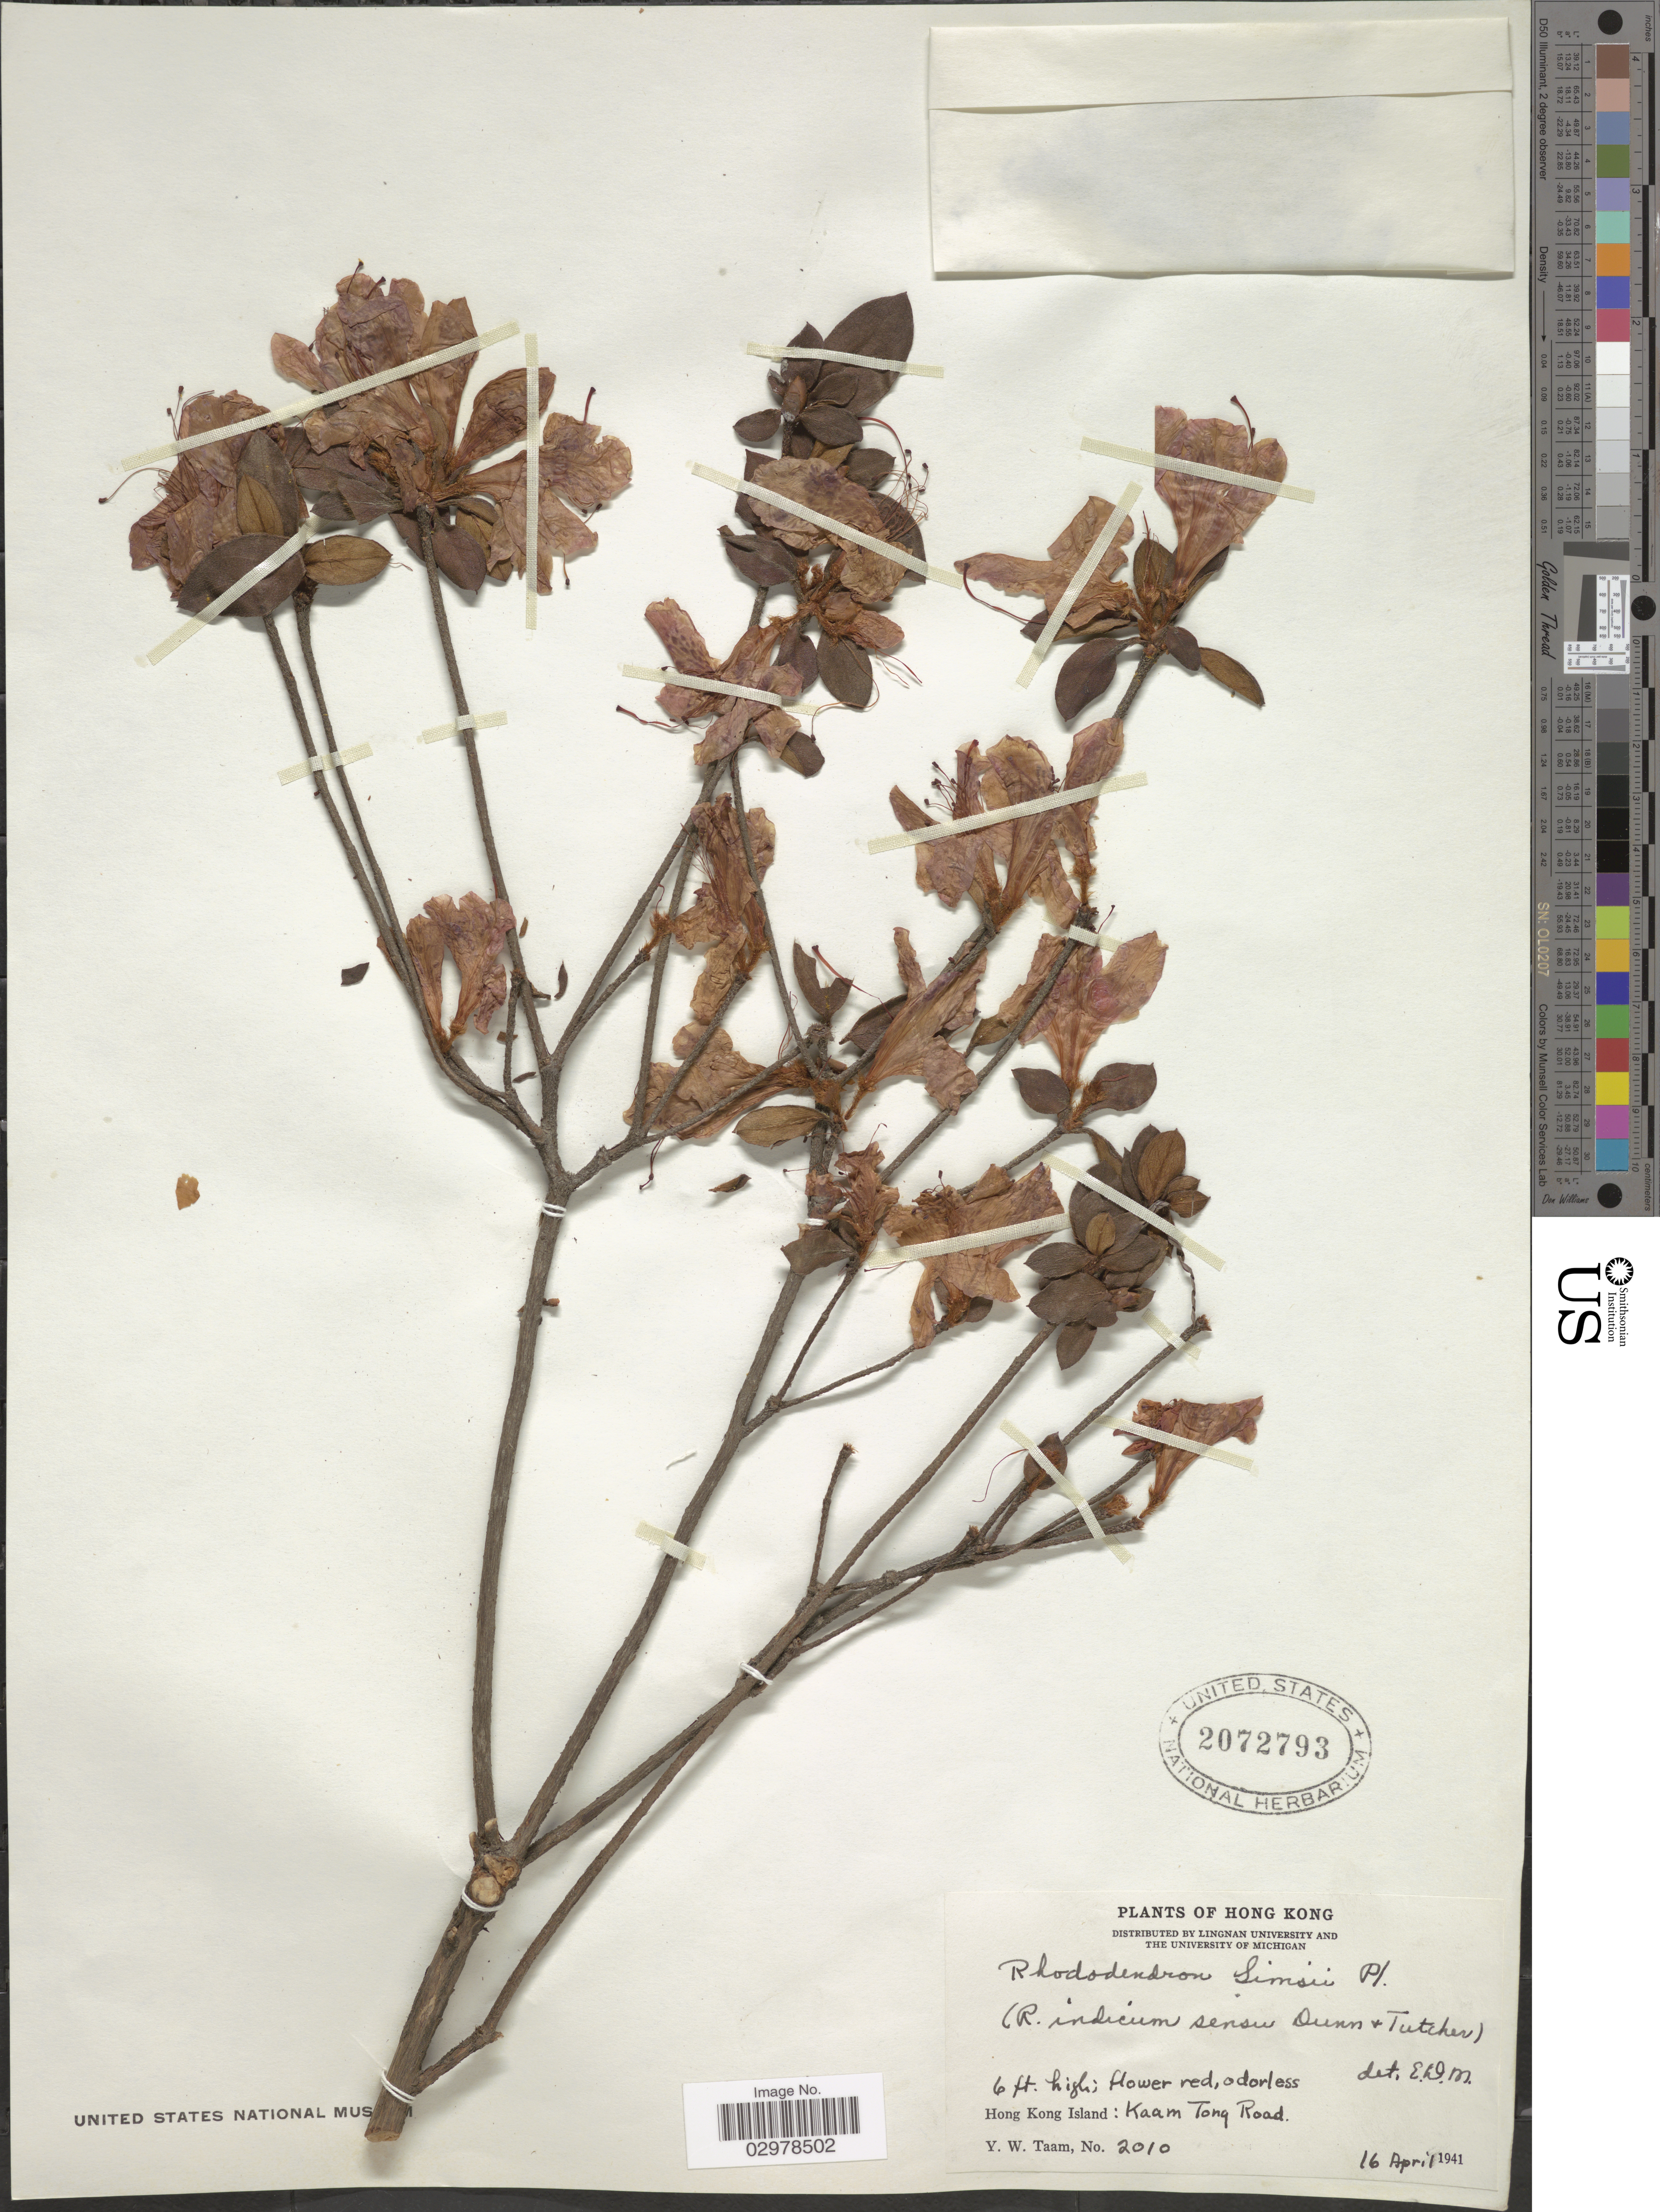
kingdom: Plantae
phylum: Tracheophyta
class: Magnoliopsida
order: Ericales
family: Ericaceae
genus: Rhododendron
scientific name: Rhododendron simsii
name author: Planch.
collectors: Y. W. Taam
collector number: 2010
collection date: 1941-04-16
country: China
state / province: Hong Kong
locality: Hong Kong Island: Kaam Tong Road.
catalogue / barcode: US 2072793